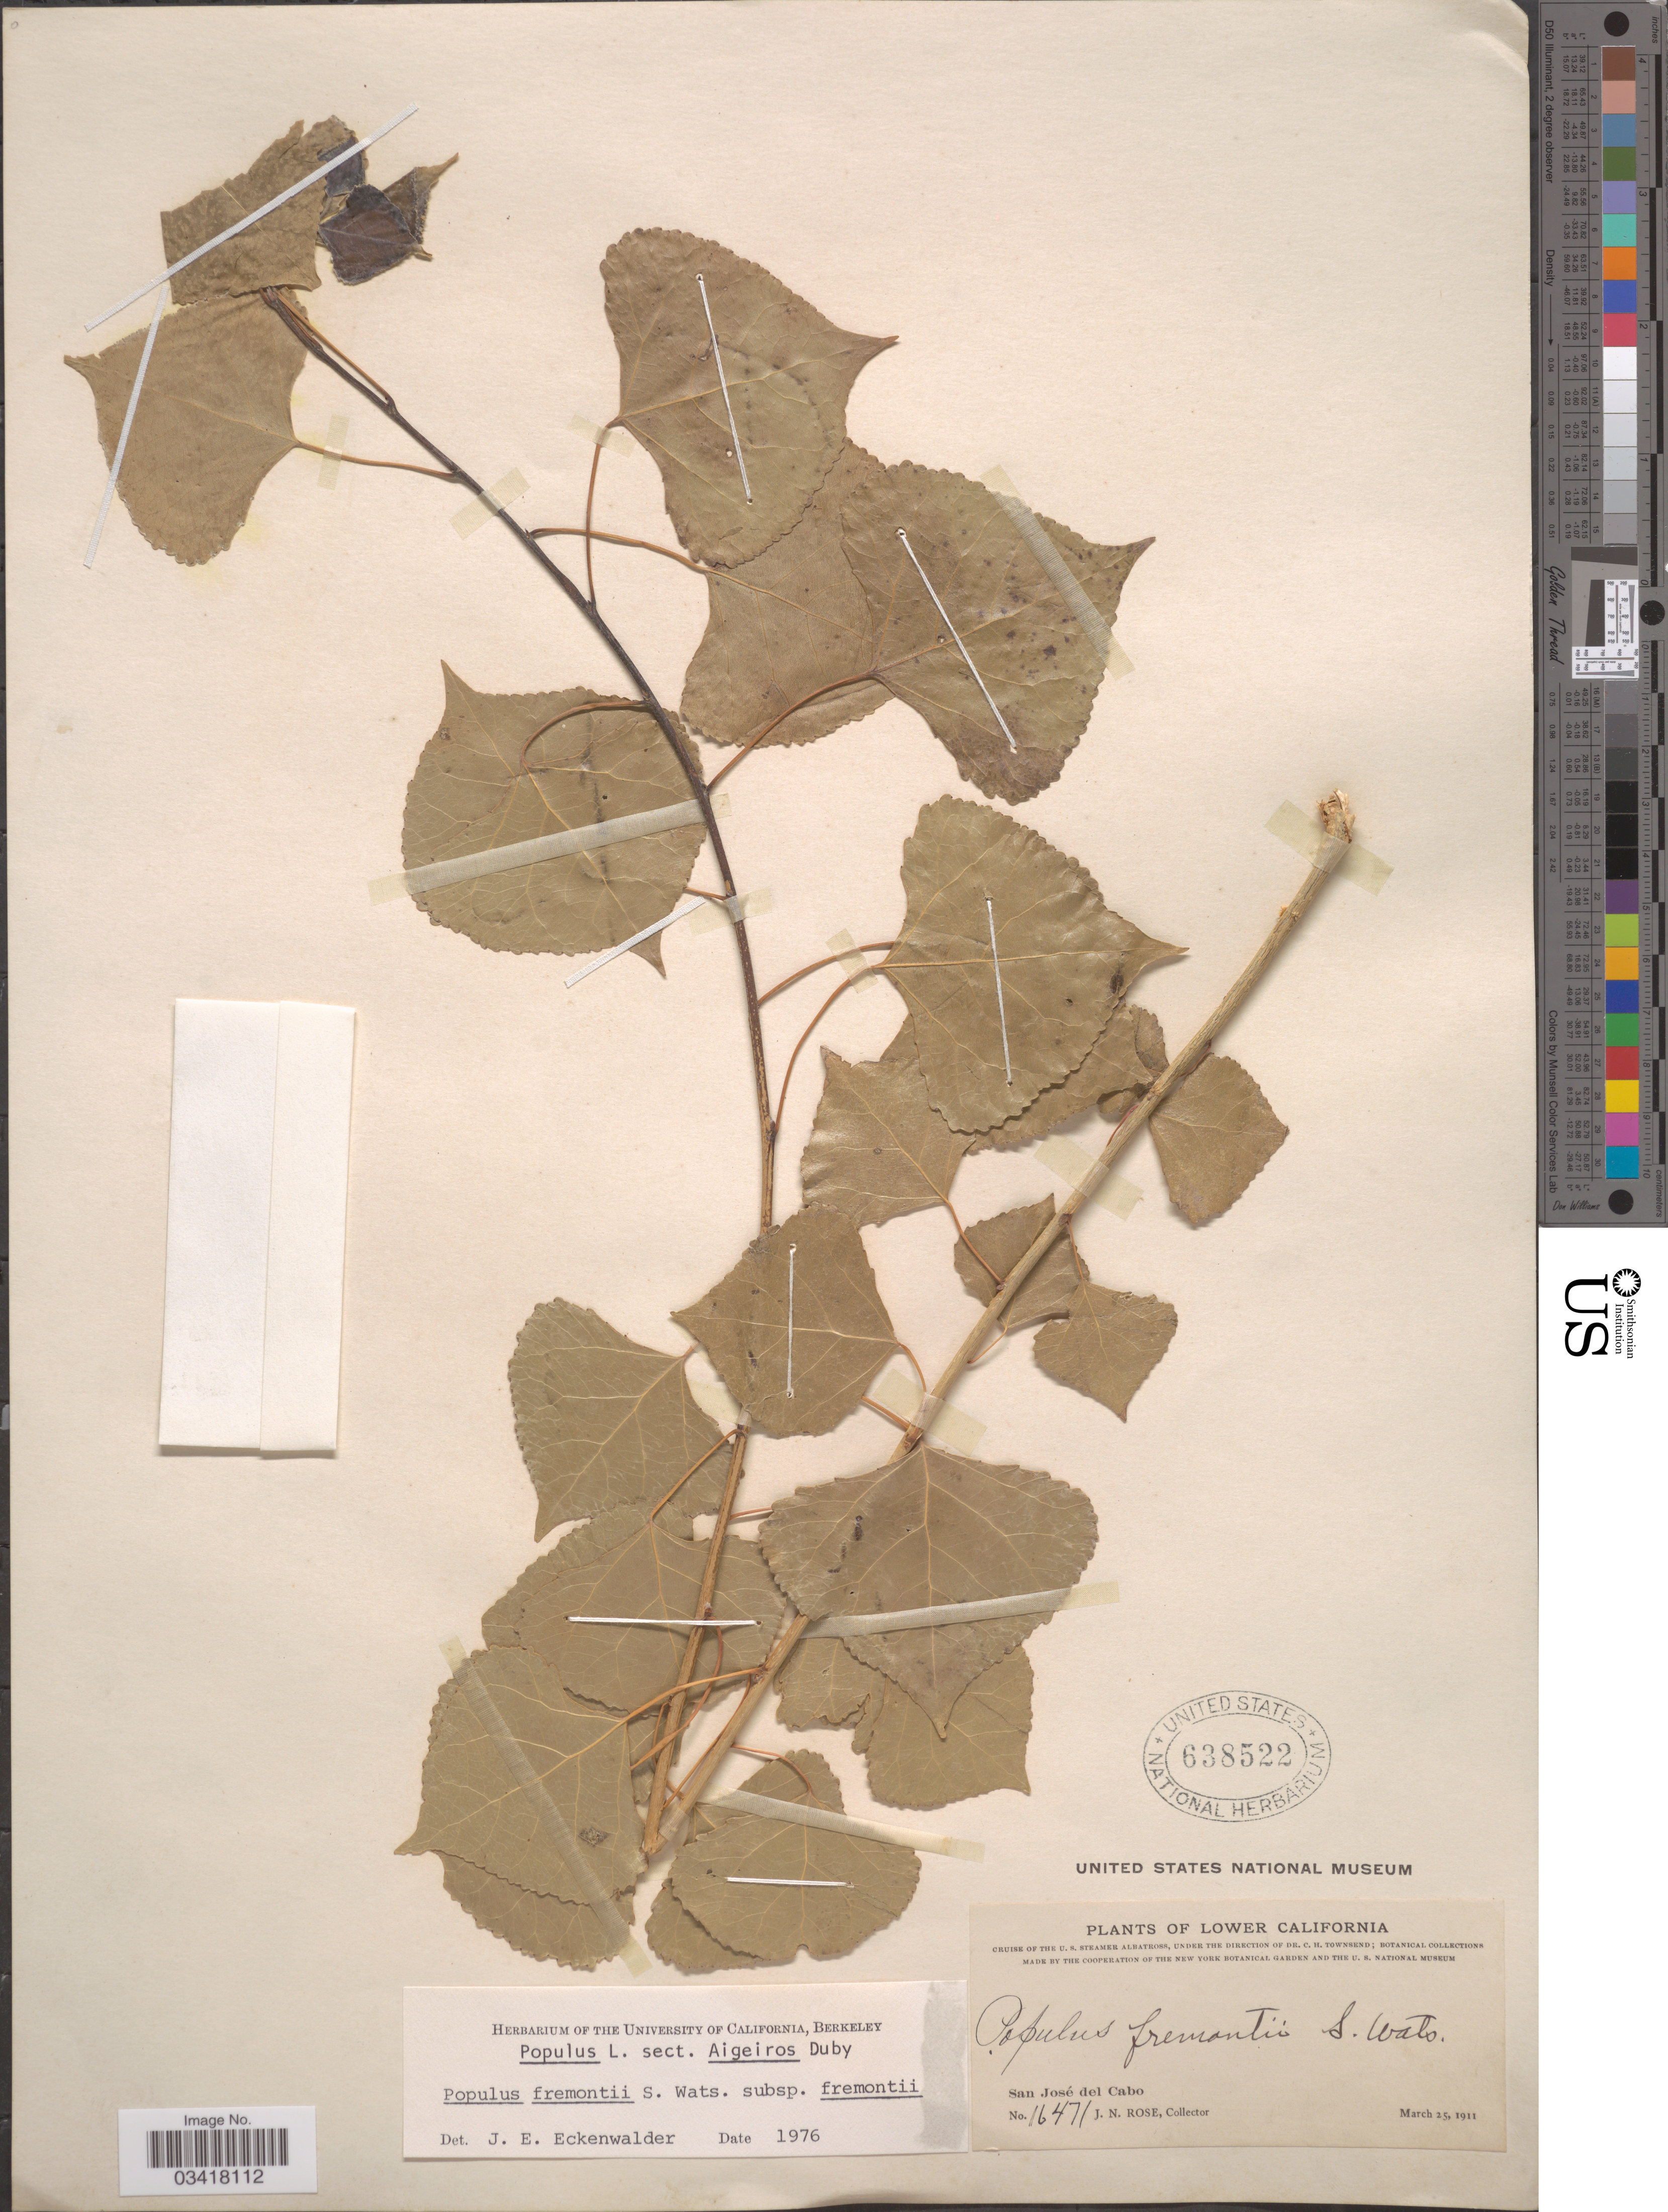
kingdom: Plantae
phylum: Tracheophyta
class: Magnoliopsida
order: Malpighiales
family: Salicaceae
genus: Populus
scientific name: Populus fremontii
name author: S. Watson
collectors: J. N. Rose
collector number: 16471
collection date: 1911-03-25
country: Mexico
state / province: Baja California Sur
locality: Lower California. San José del Cabo.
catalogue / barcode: US 638522